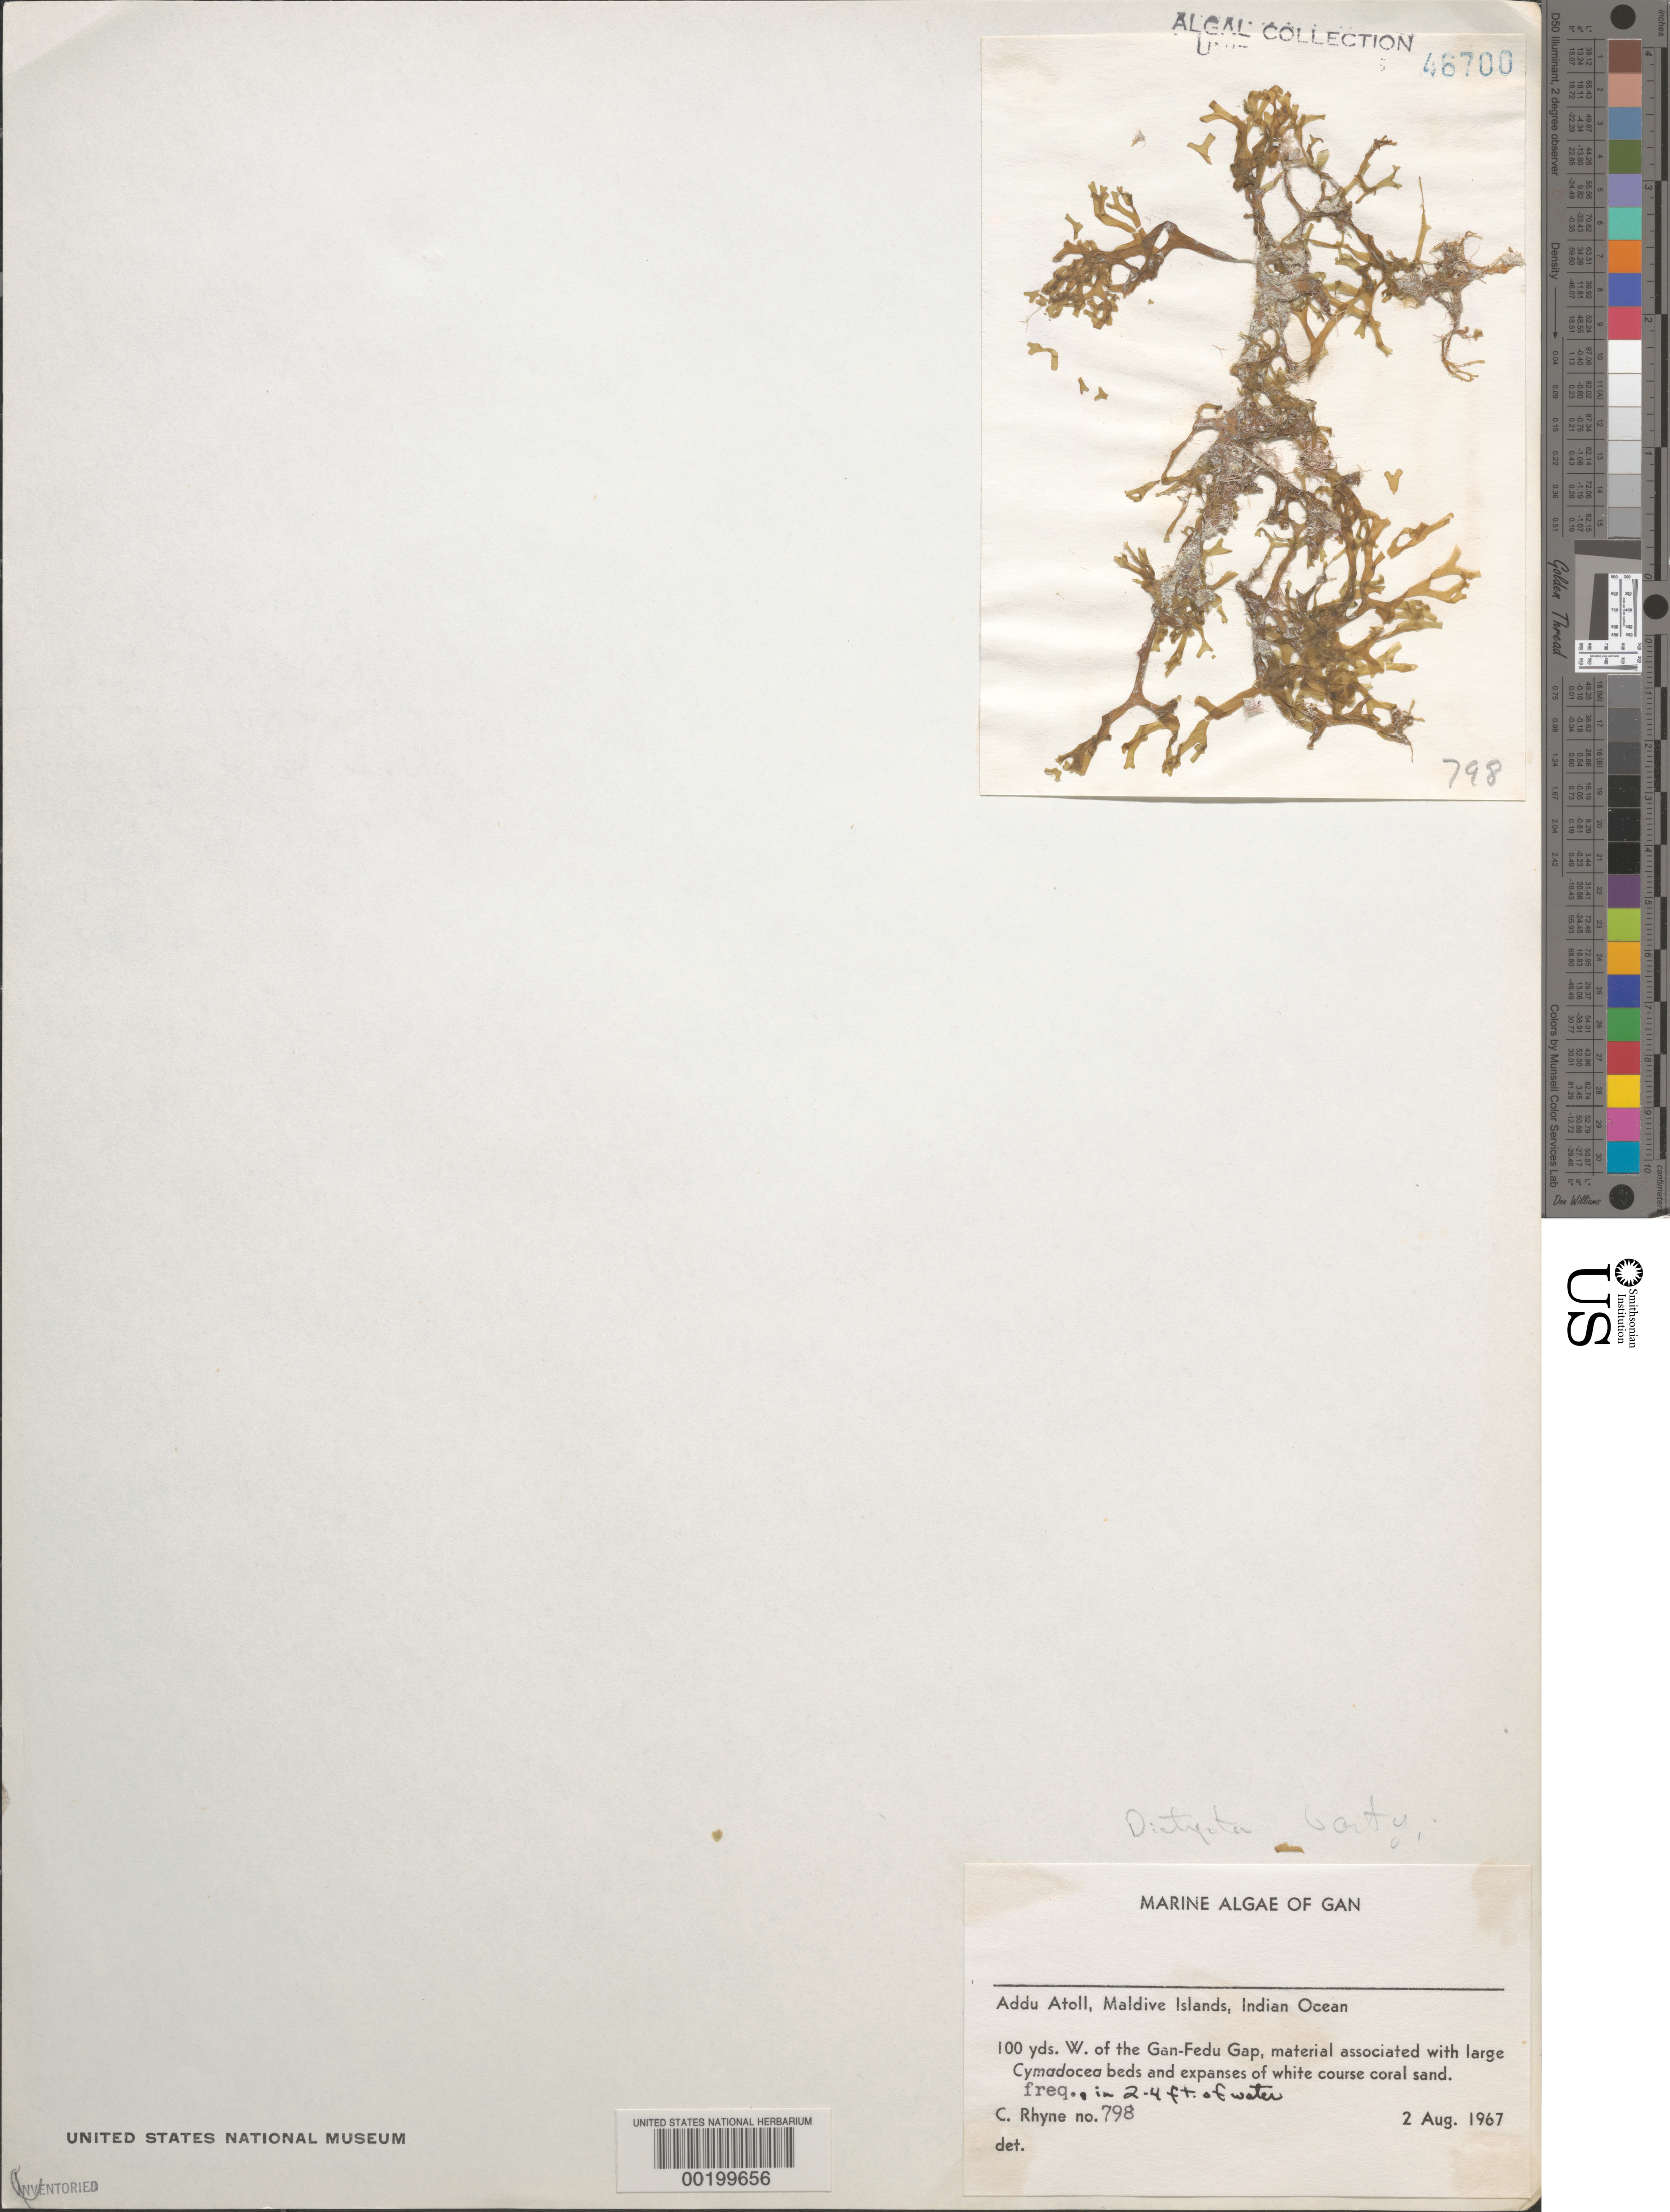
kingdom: Chromista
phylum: Ochrophyta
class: Phaeophyceae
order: Dictyotales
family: Dictyotaceae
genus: Dictyota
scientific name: Dictyota bartayresiana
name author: J.V.Lamouroux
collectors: C. Rhyne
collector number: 798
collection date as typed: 02 Aug 1967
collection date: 1967-08-02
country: Maldive Islands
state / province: Seenu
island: Gan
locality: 100 yards west of Gan-Fedu Gap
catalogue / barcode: US 46700